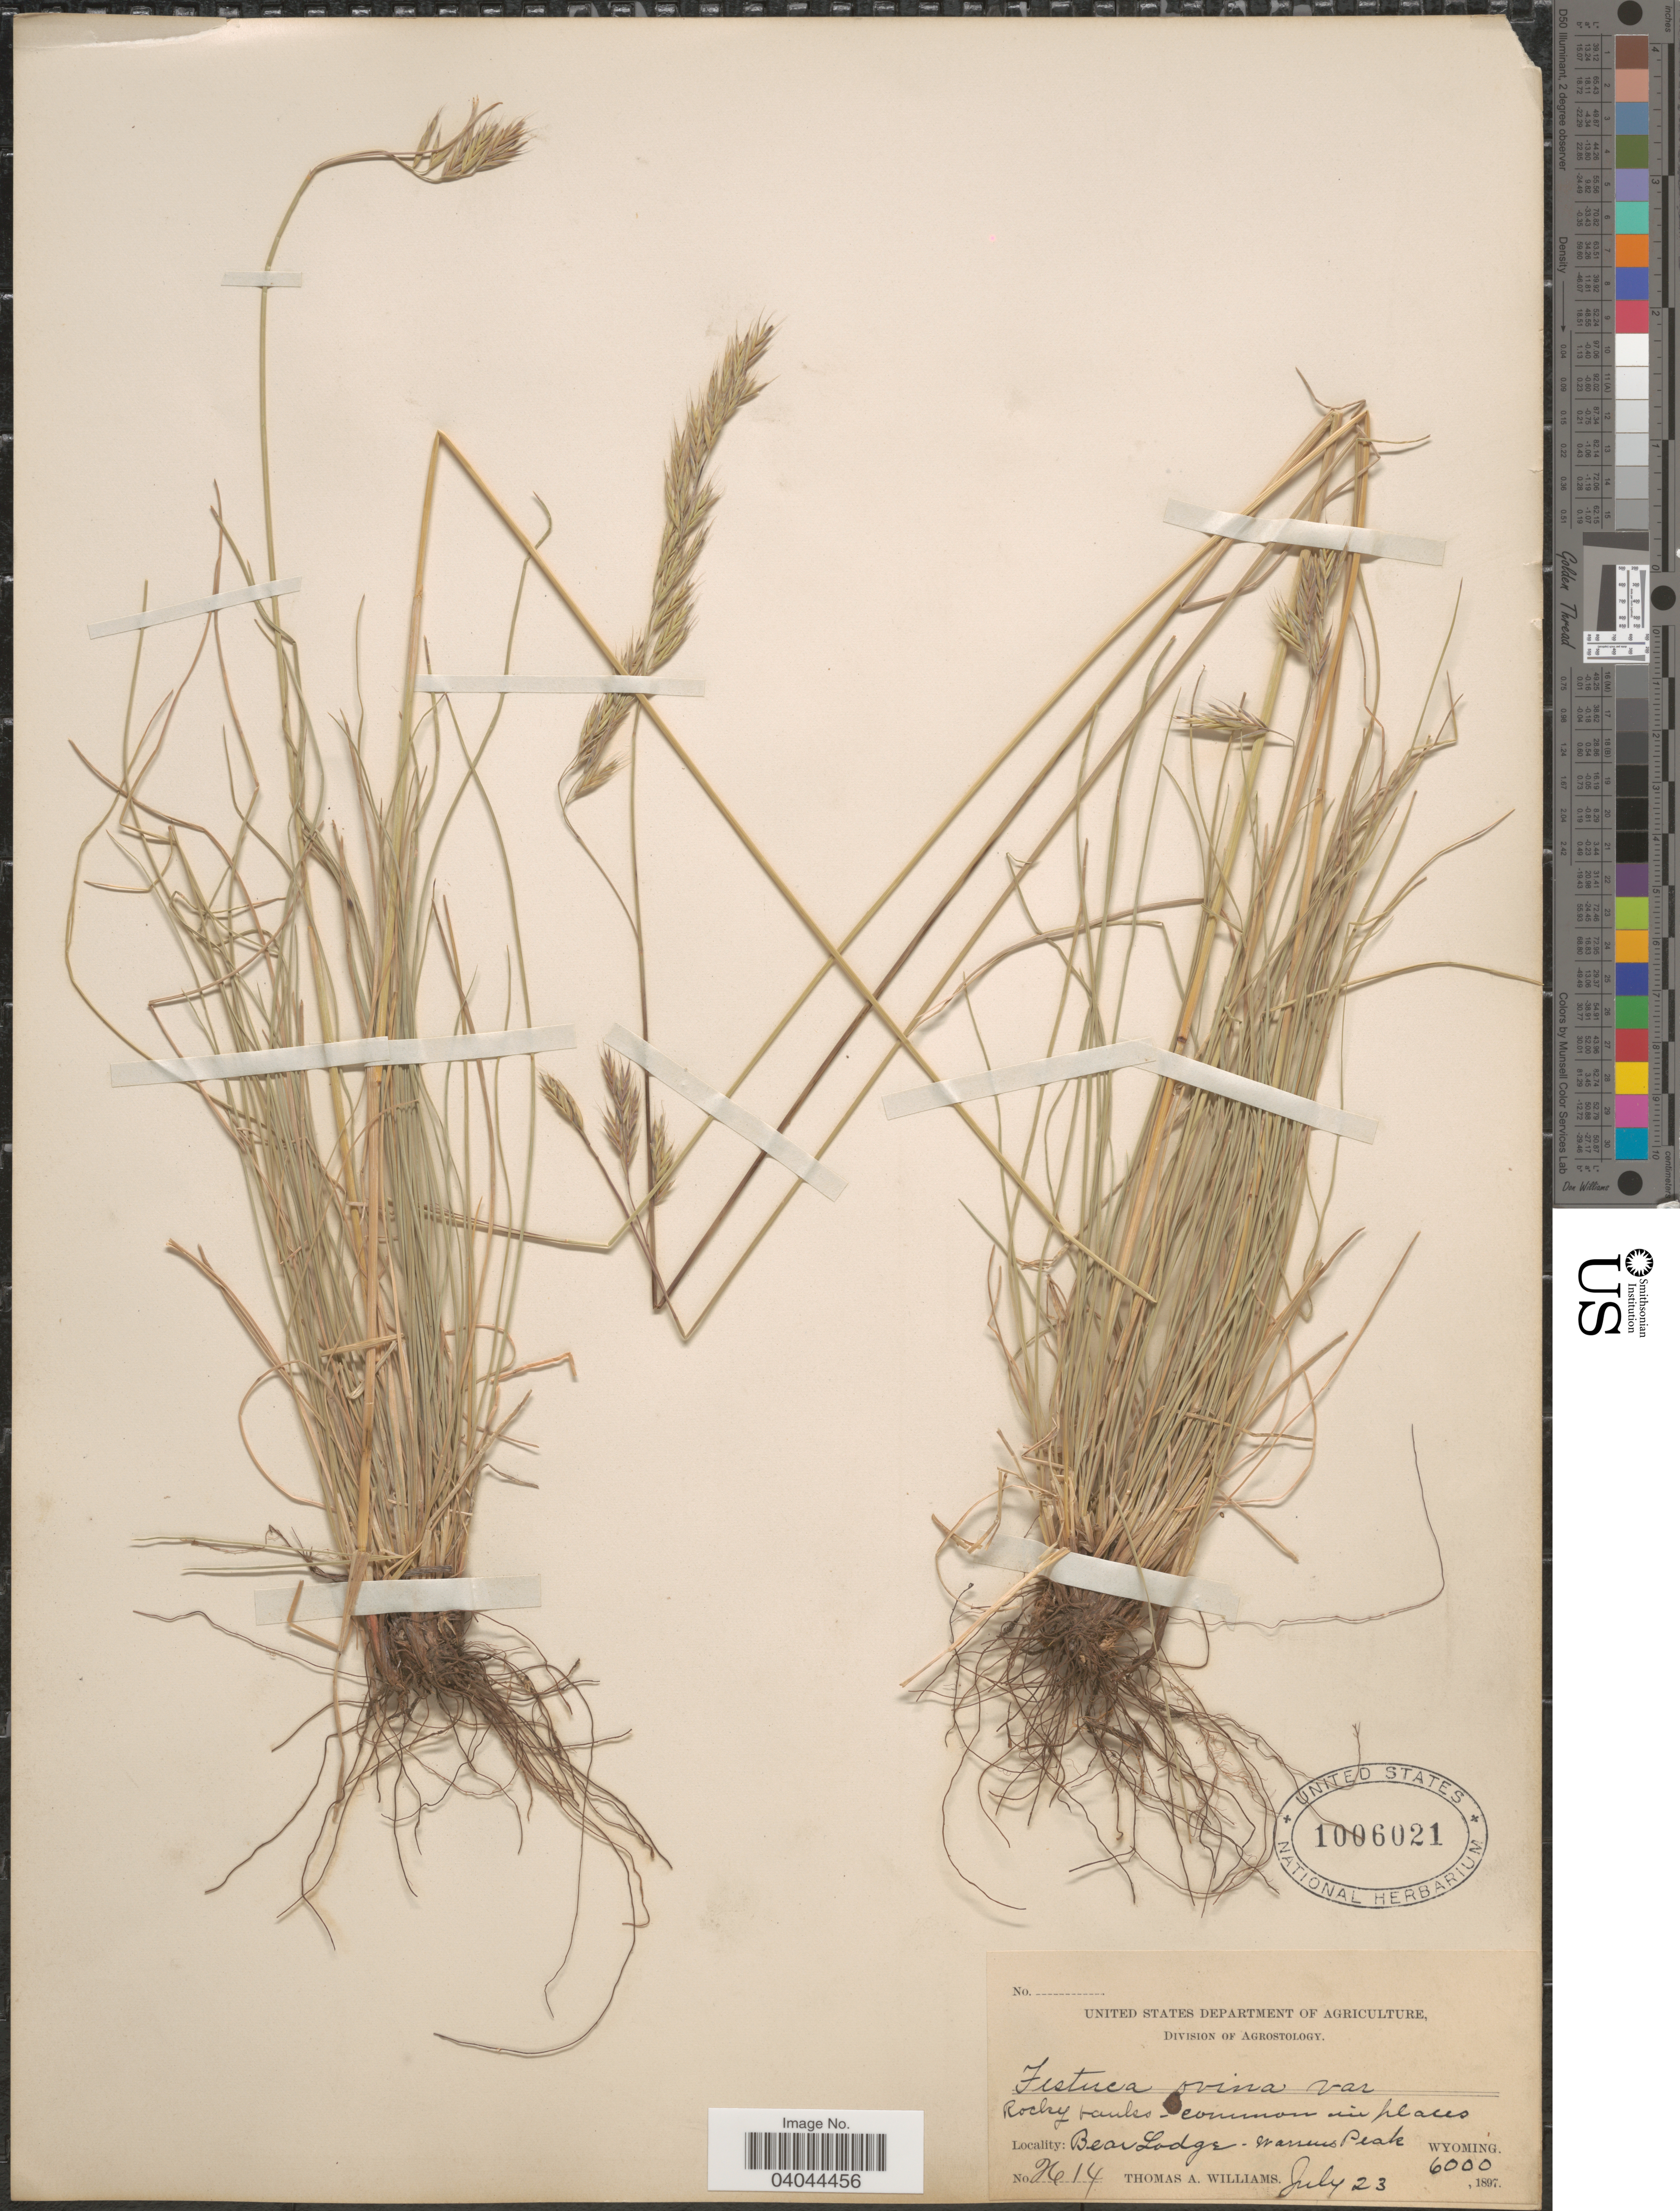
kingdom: Plantae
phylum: Tracheophyta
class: Liliopsida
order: Poales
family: Poaceae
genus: Festuca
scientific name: Festuca ovina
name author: L.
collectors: T. A. Williams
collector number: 2614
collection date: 1897-07-23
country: United States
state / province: Wyoming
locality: Bear Lodge. Warrens Peak.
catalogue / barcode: US 1006021